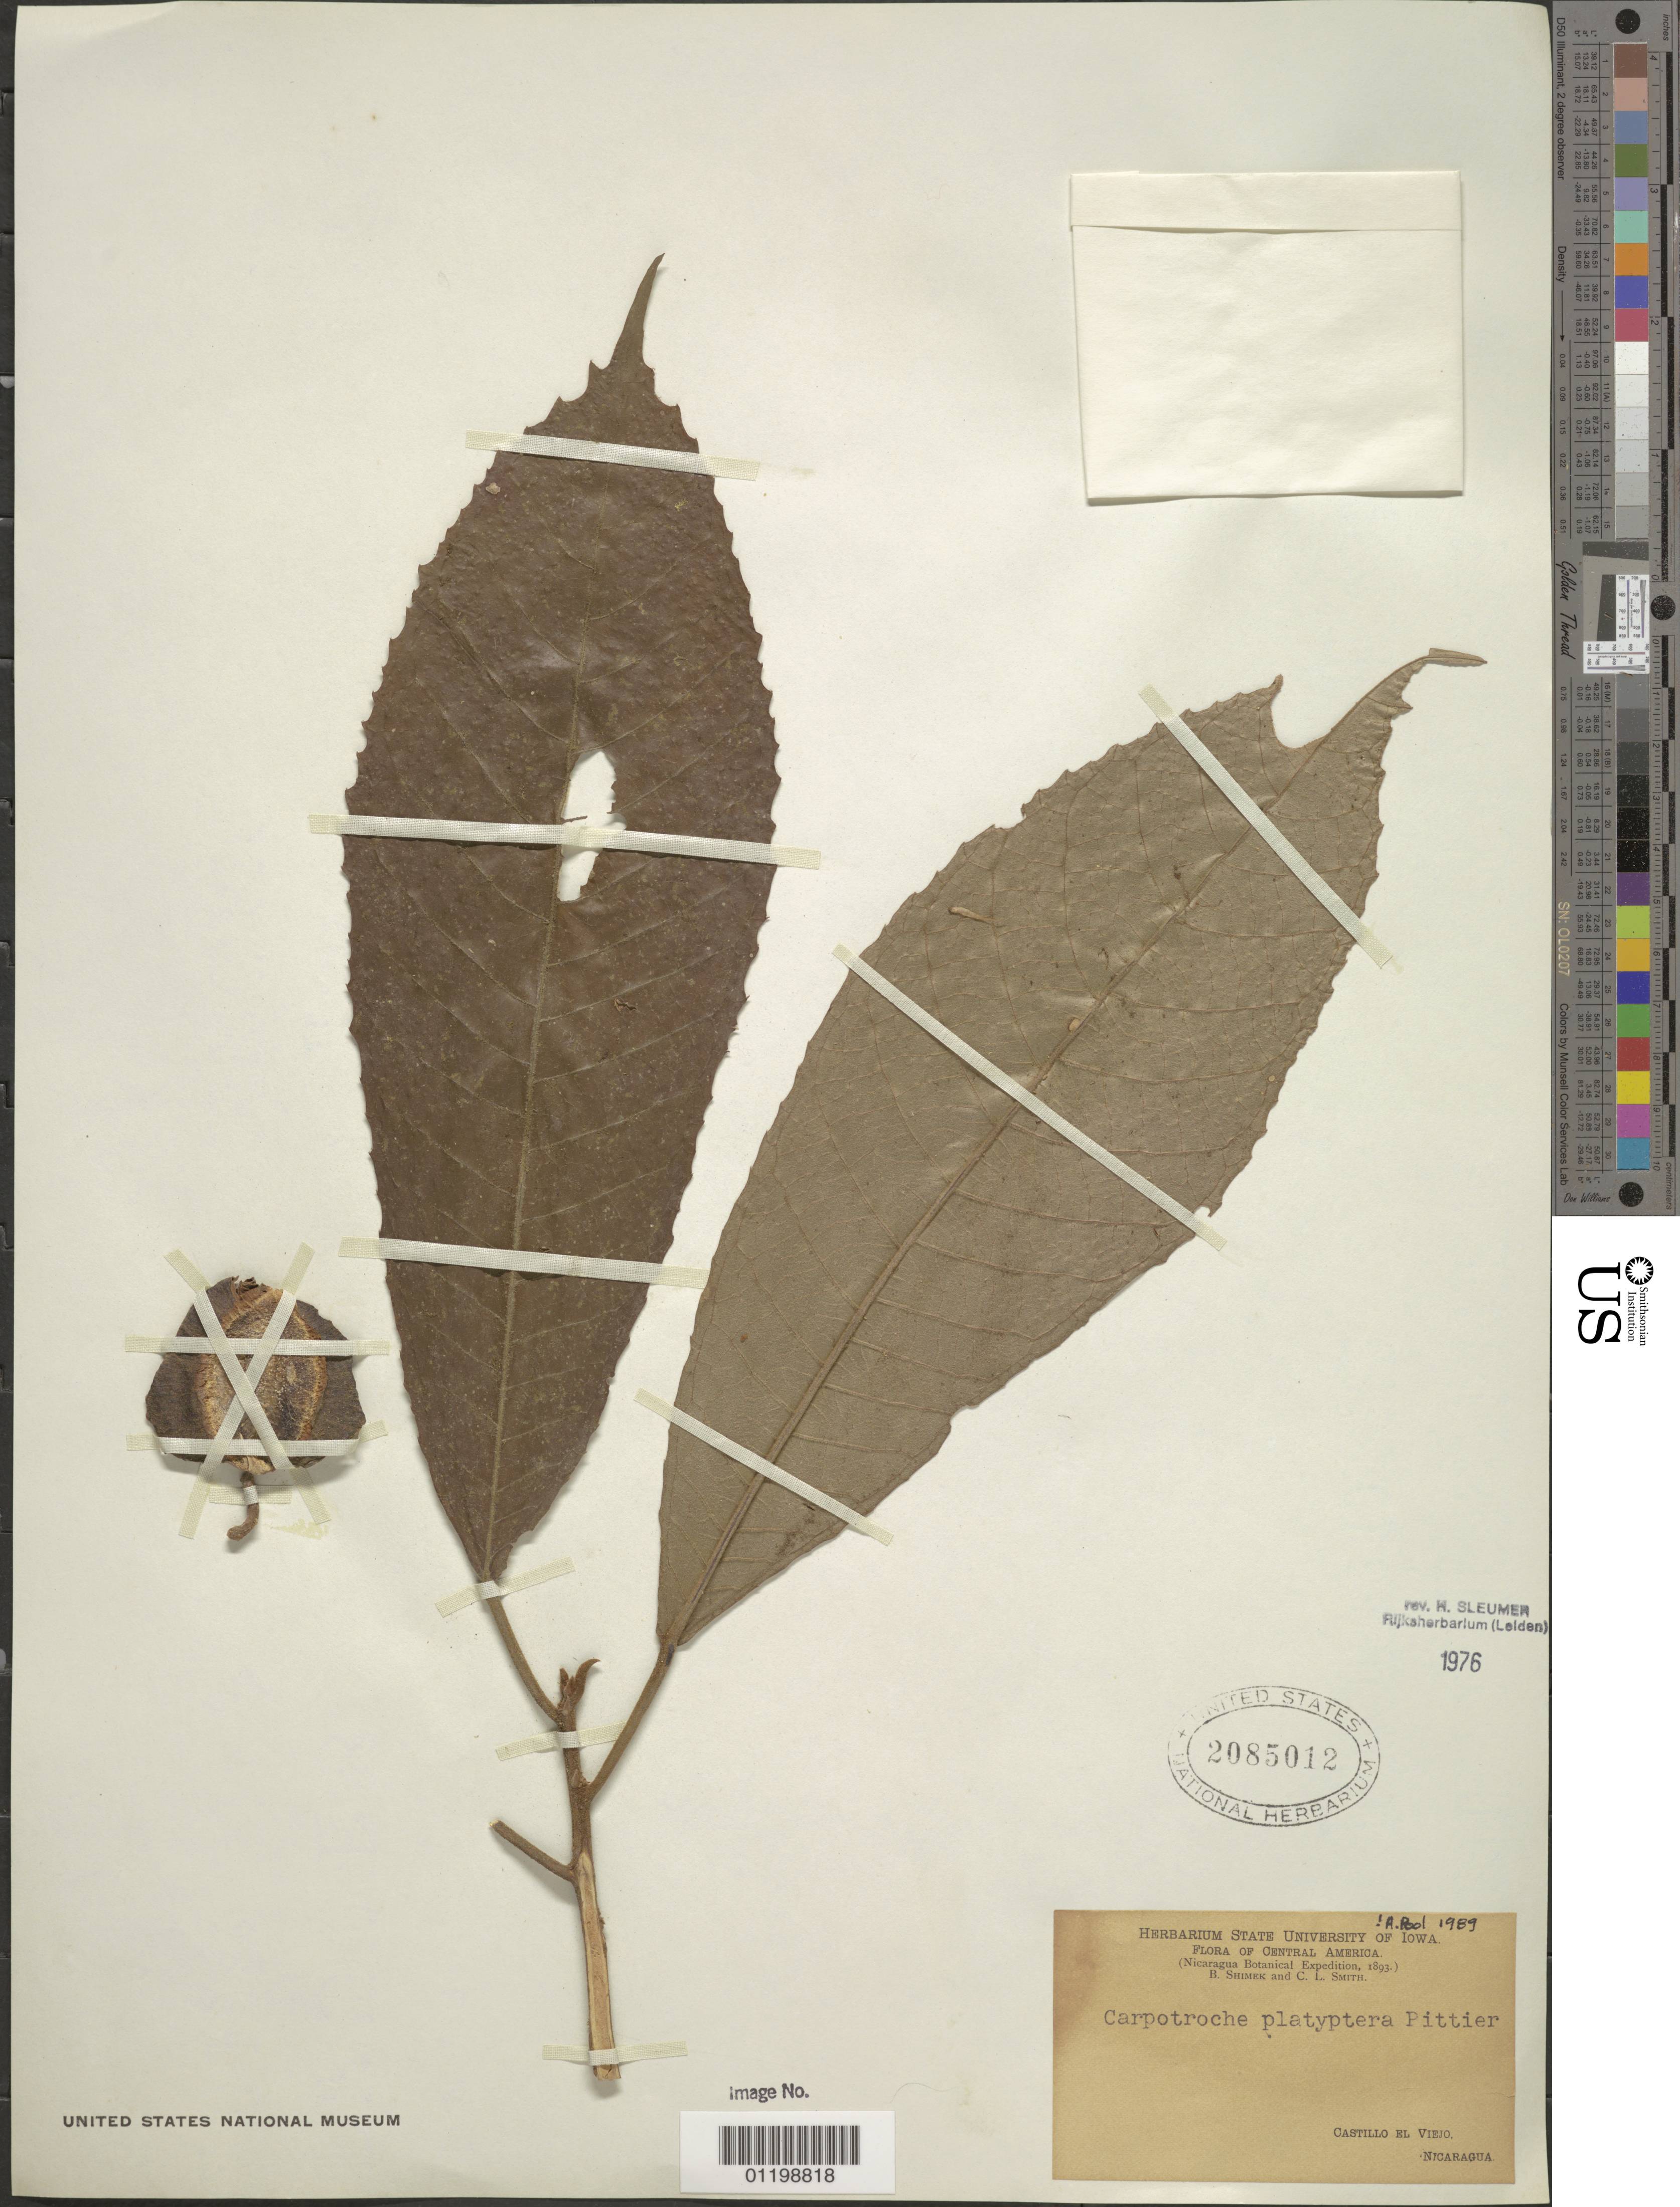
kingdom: Plantae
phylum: Tracheophyta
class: Magnoliopsida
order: Malpighiales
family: Achariaceae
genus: Carpotroche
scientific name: Carpotroche platyptera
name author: Pittier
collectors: B. Shimek & C. L. Smith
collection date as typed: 1893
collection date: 1893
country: Nicaragua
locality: Castillo el Viejo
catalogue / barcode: US 2085012